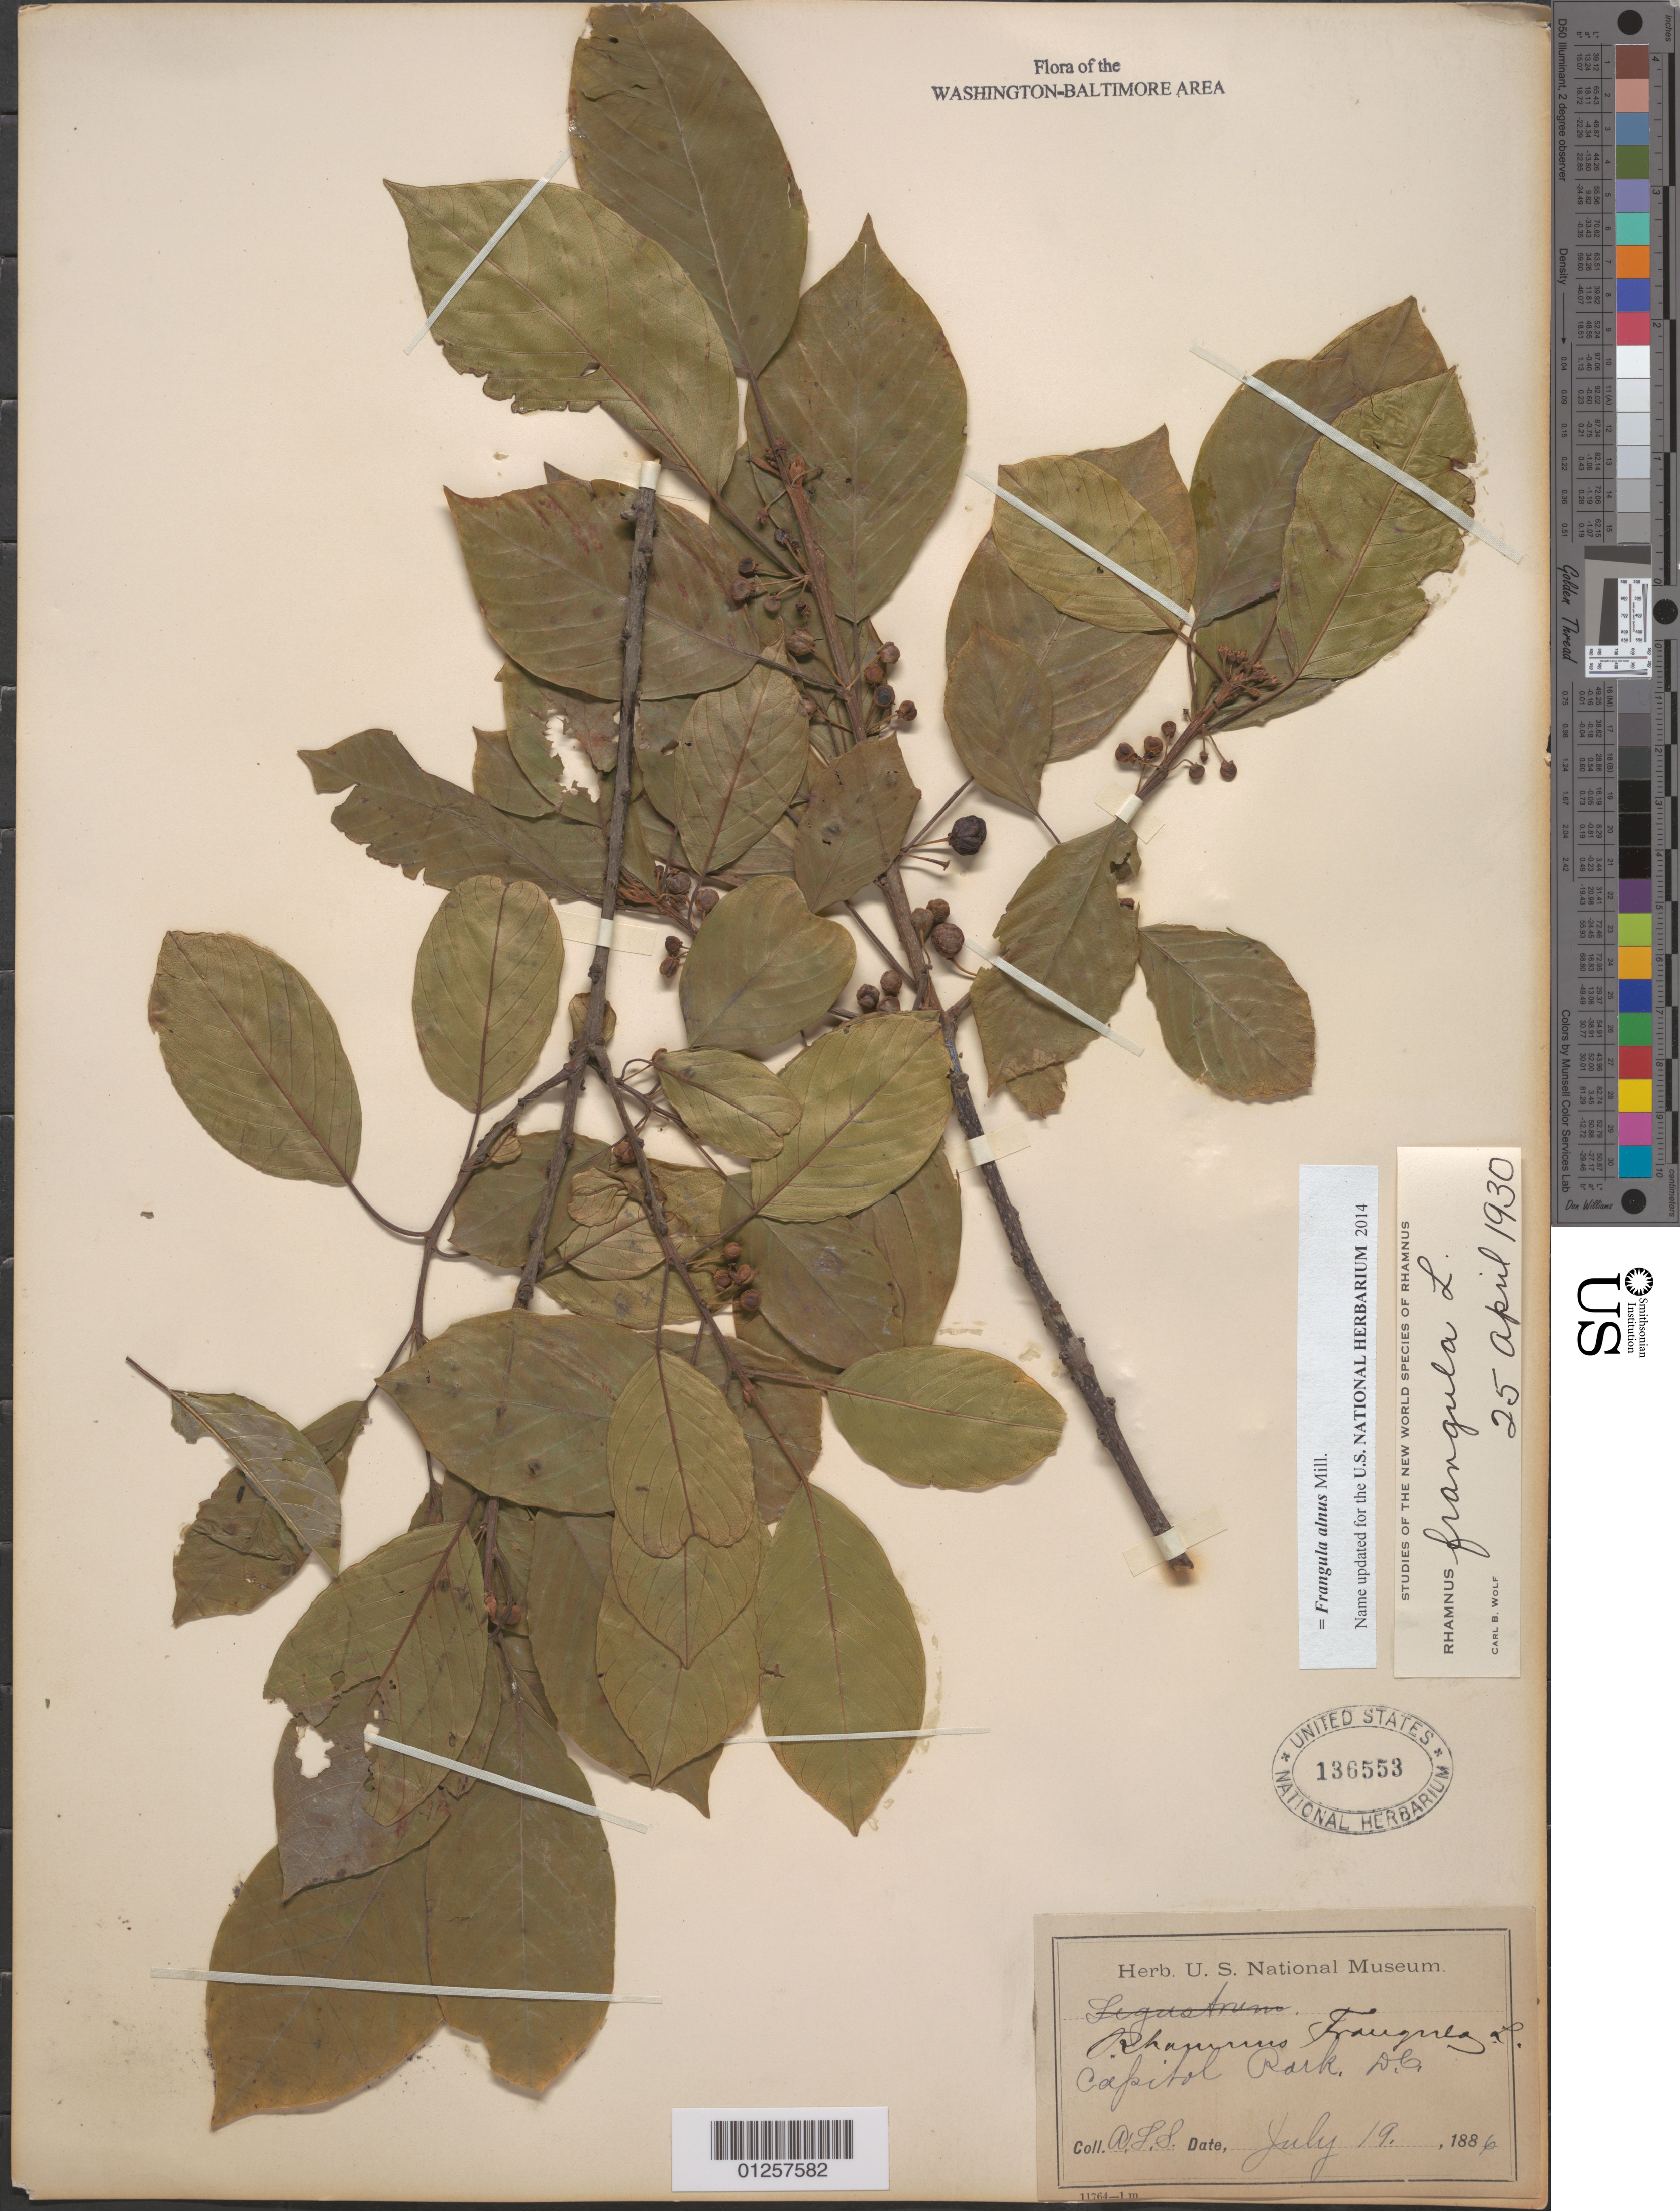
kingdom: Plantae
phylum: Tracheophyta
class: Magnoliopsida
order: Rosales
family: Rhamnaceae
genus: Frangula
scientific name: Frangula alnus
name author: Mill.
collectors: A. S. Schott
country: United States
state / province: District of Columbia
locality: Capitol Park.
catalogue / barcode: US 136553